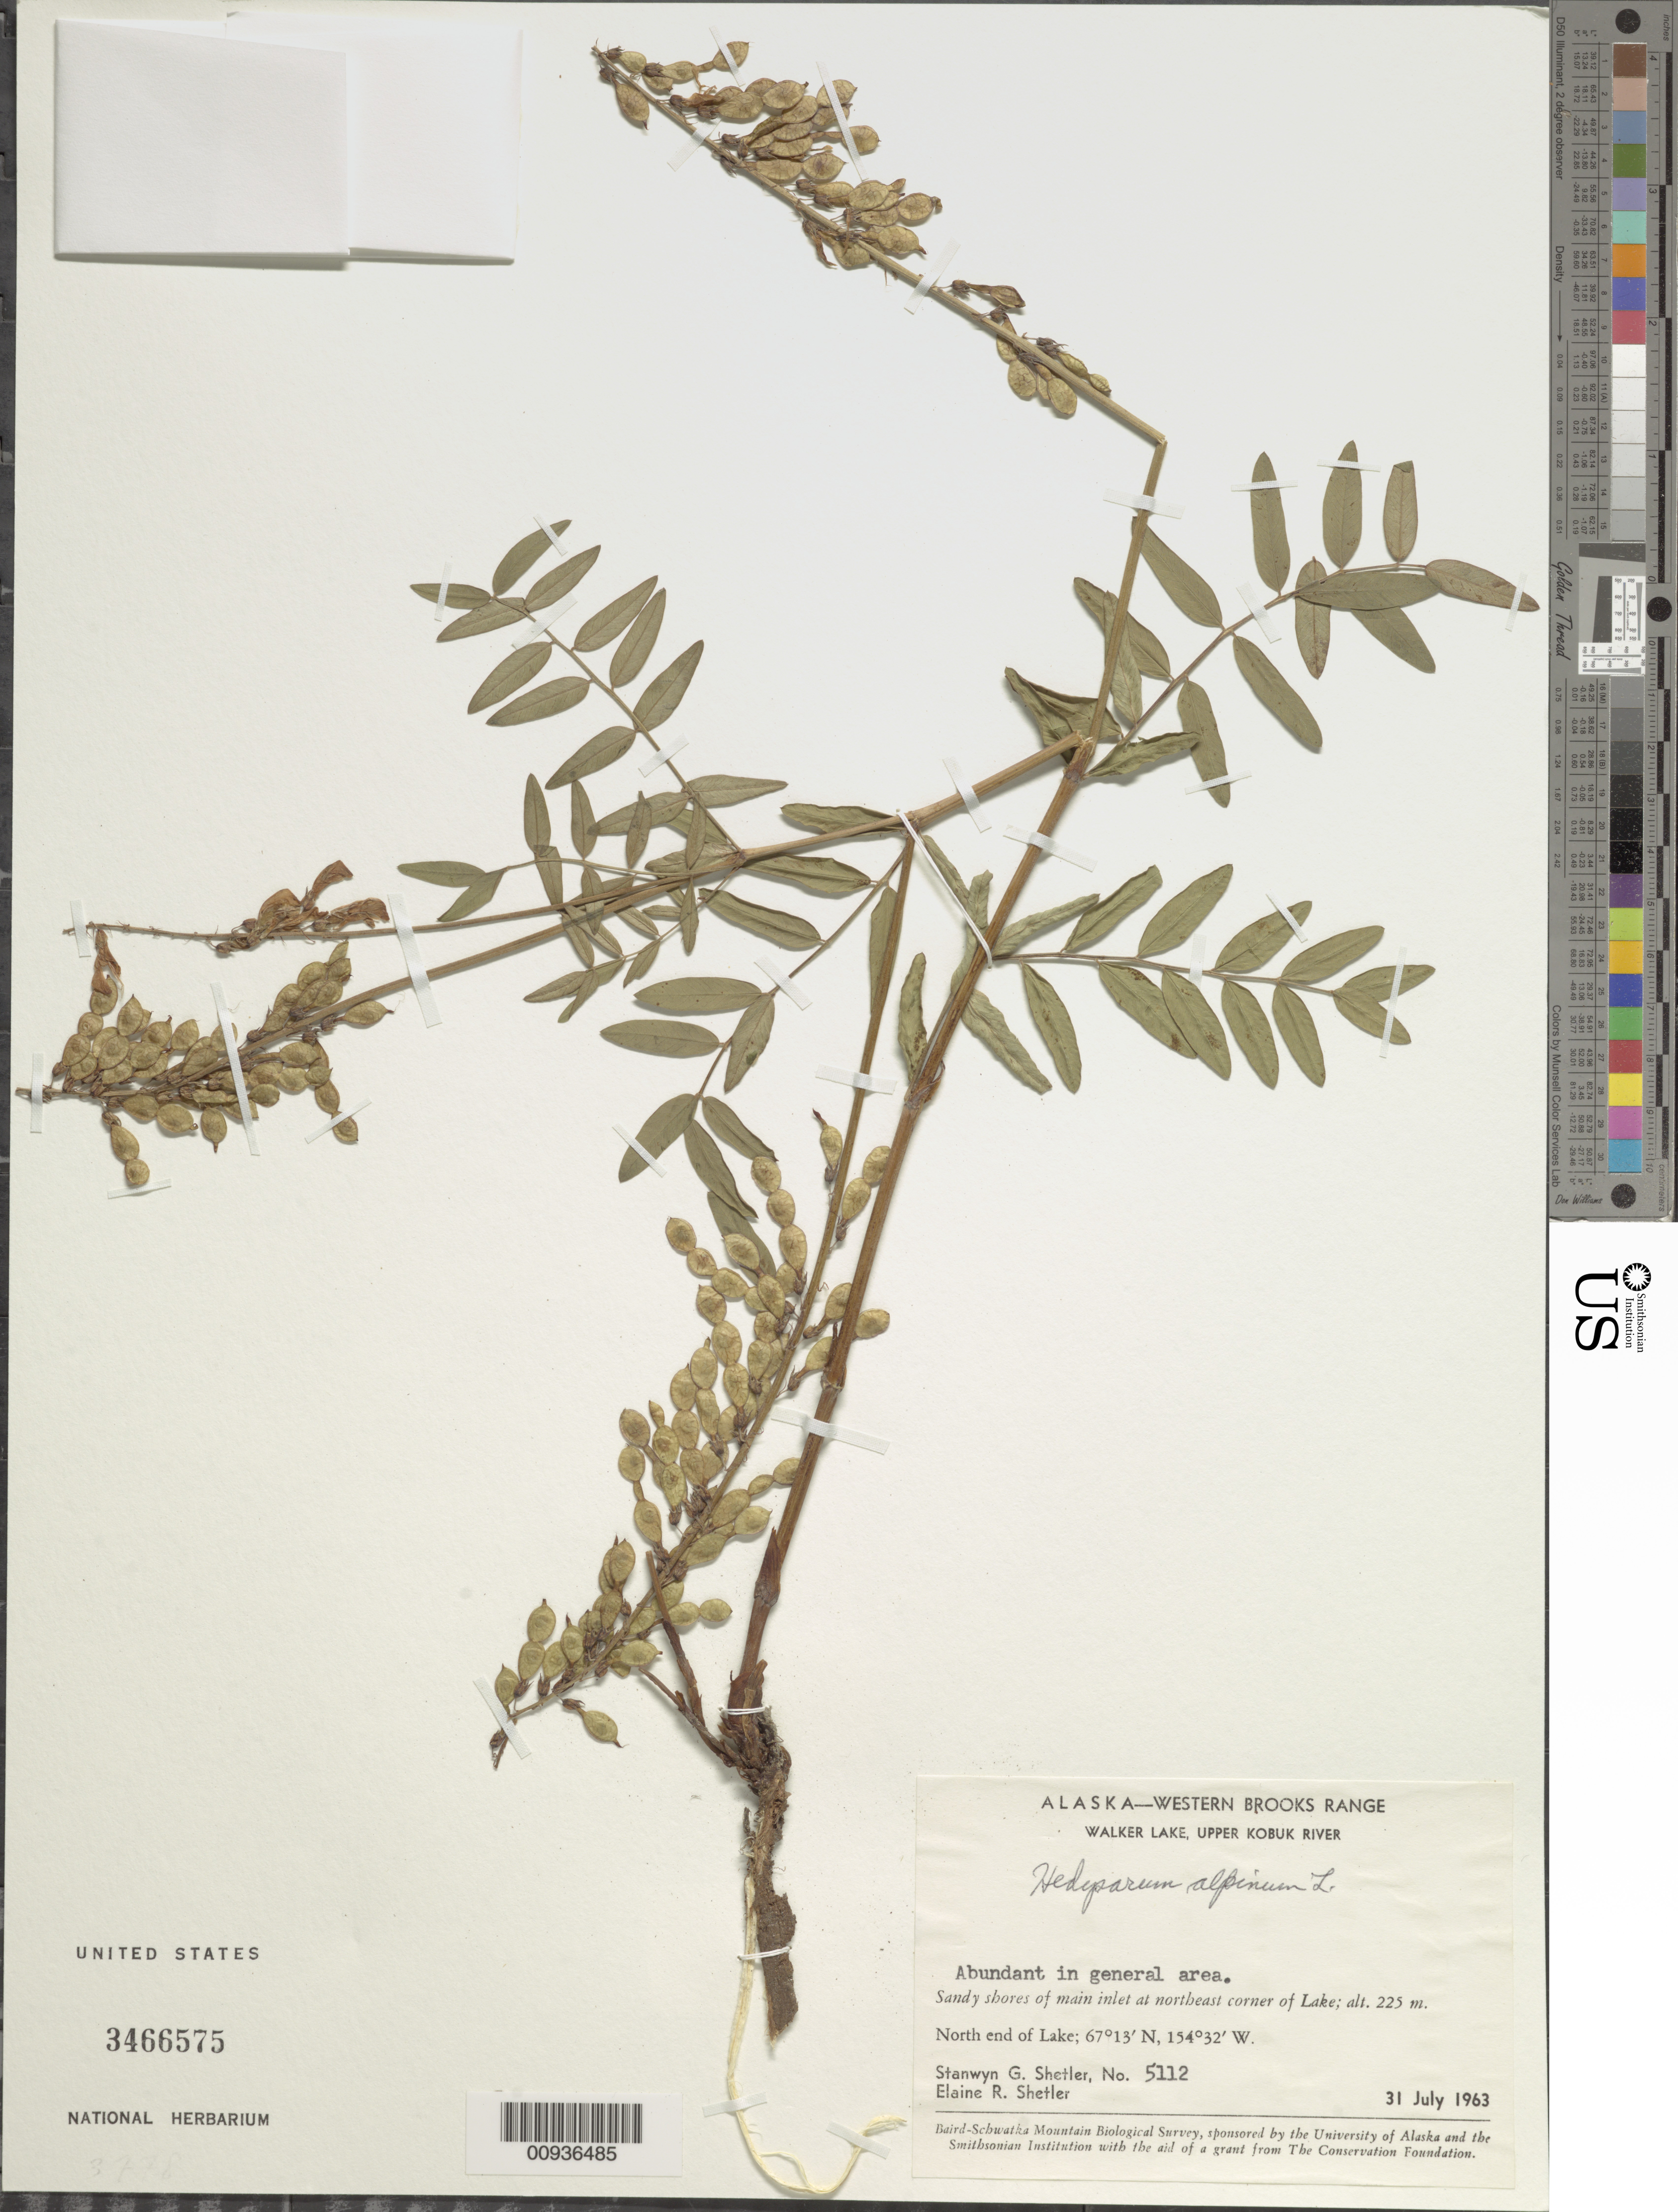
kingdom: Plantae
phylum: Tracheophyta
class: Magnoliopsida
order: Fabales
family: Fabaceae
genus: Hedysarum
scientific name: Hedysarum alpinum var. americanum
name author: Michx. ex Pursh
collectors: S. Shetler & E. R. Shetler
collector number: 5112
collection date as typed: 31 Jul 1963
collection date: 1963-07-31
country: United States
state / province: Alaska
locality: North end of Walker Lake. Western Brooks Range, Upper Kobuk River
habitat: Sandy shores of main inlet at northeast corner of Lake.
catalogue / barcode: US 3466575